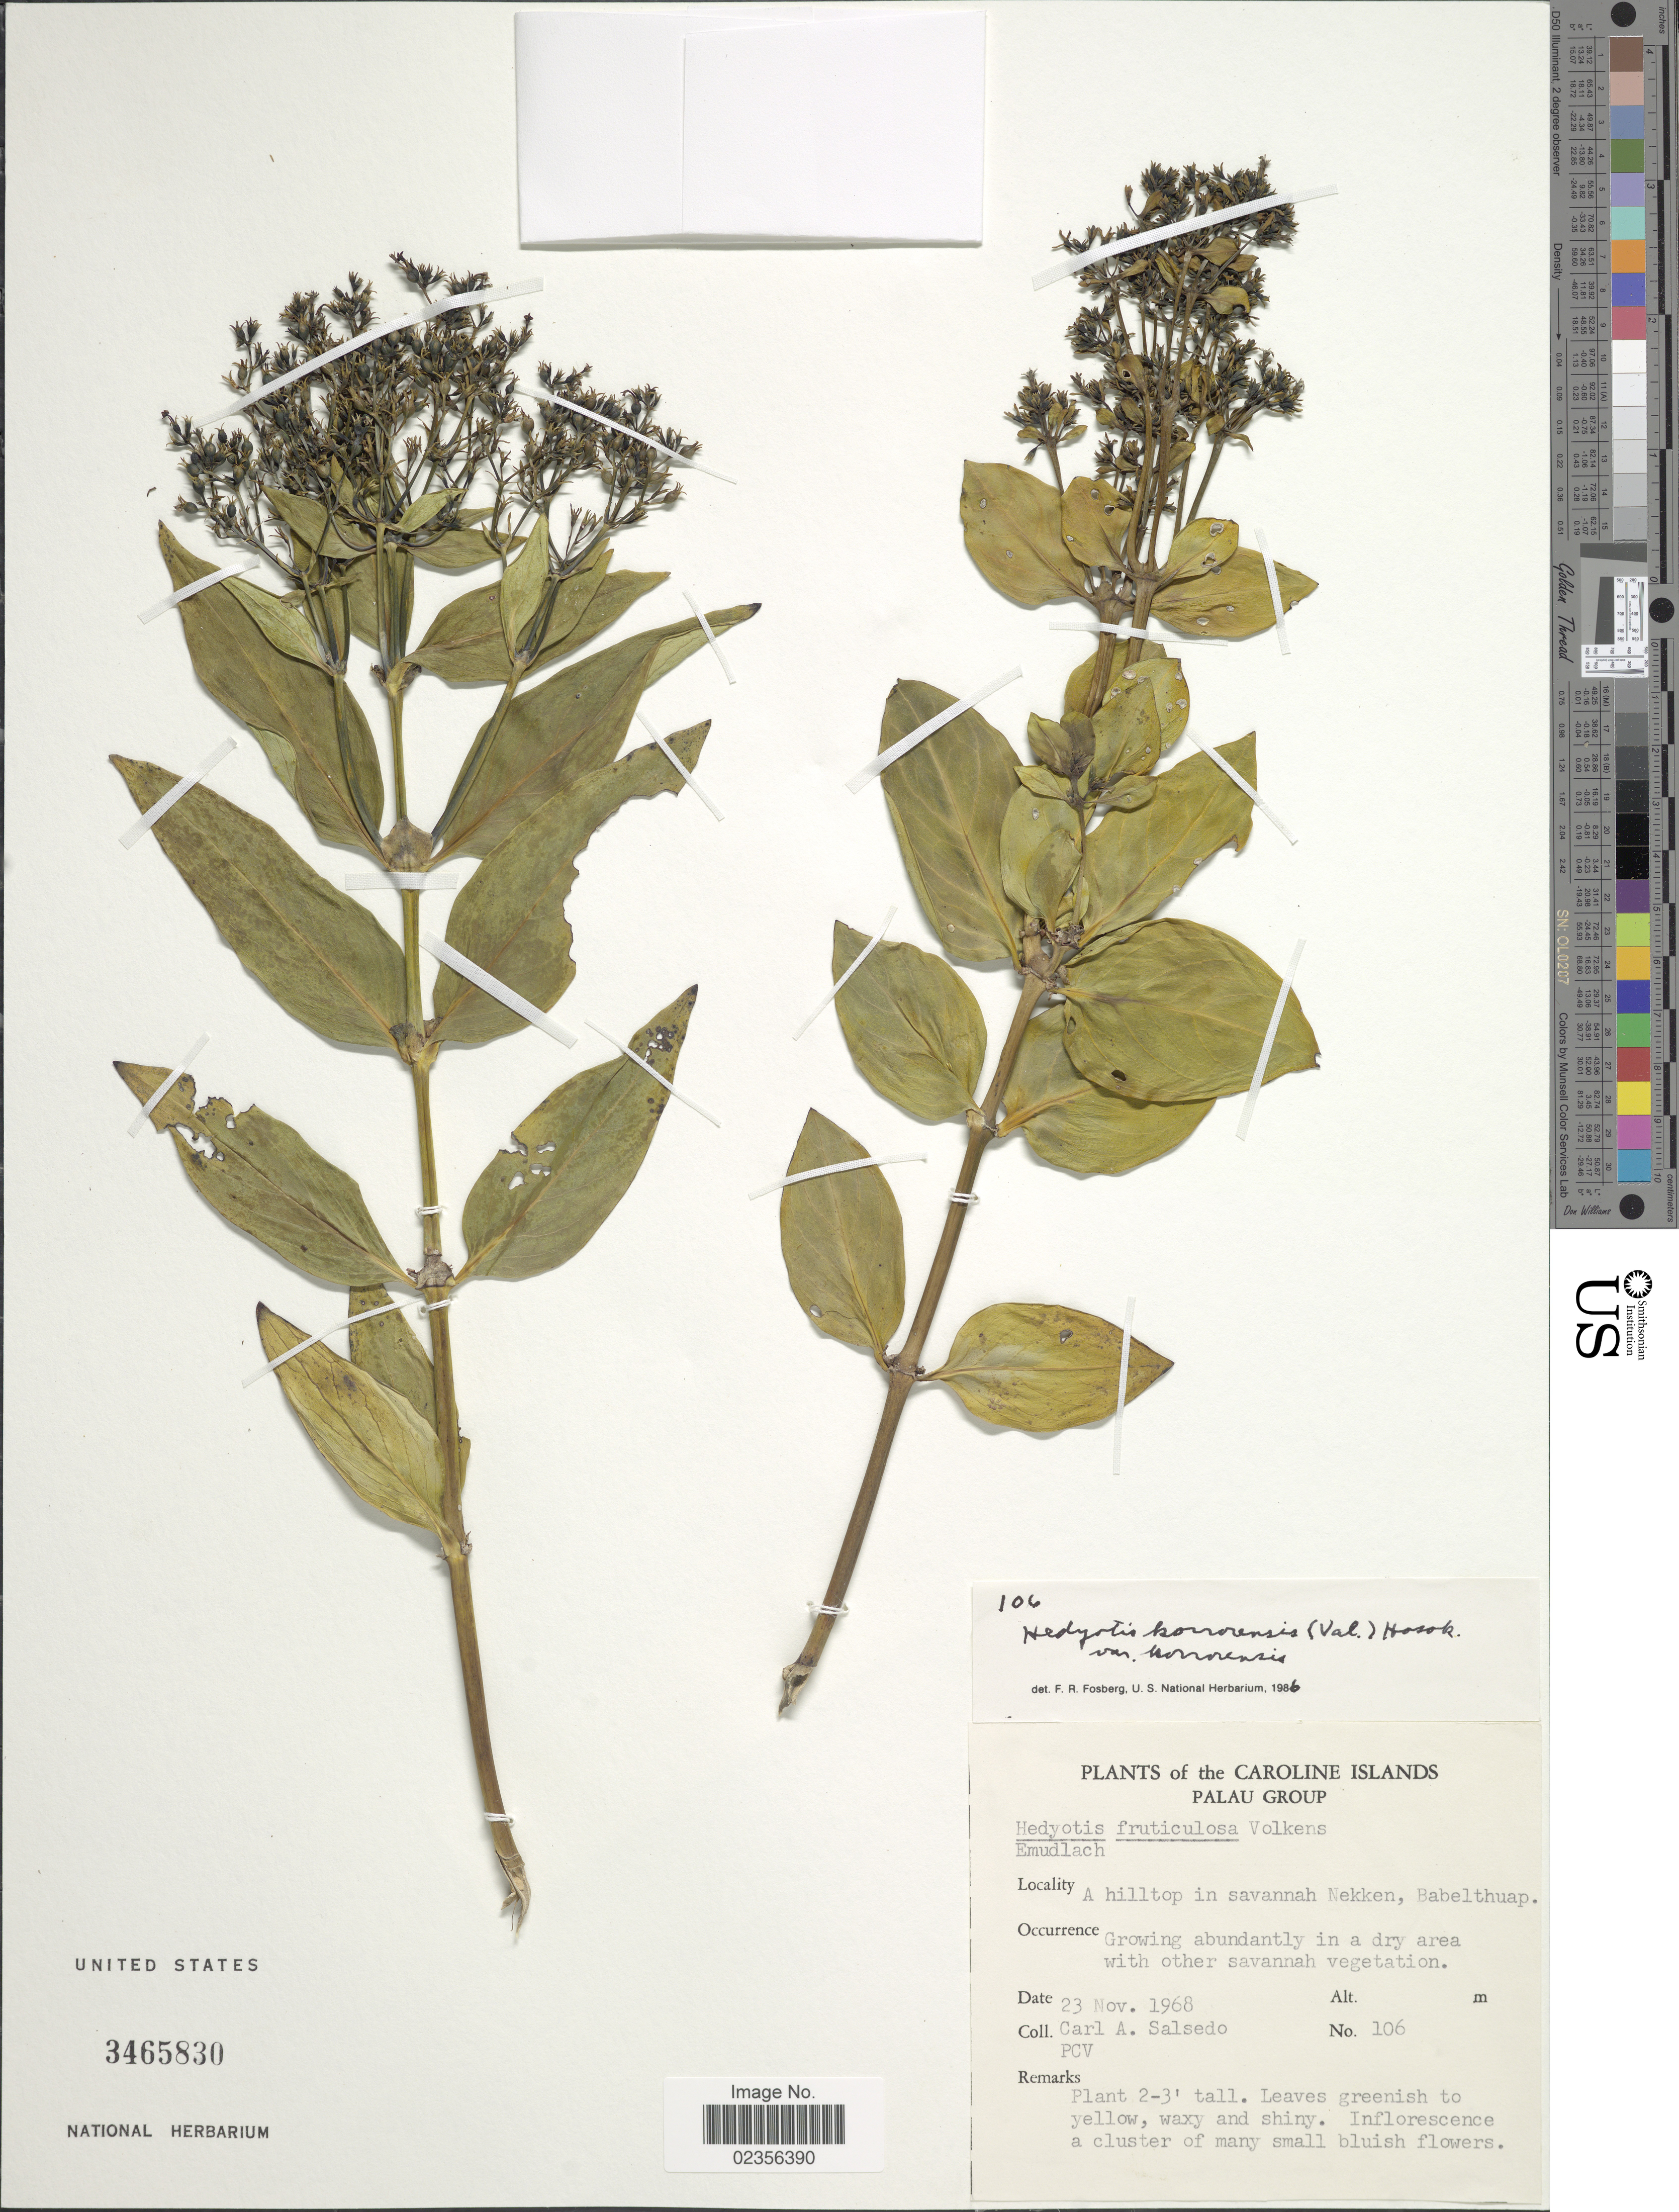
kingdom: Plantae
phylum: Tracheophyta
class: Magnoliopsida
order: Gentianales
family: Rubiaceae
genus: Hedyotis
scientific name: Hedyotis korrorensis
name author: Hosok.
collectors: C.A. Salsedo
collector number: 106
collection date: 1968-11-23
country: Palau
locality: The Caroline Islands, Palau Group, A hilltop in savannah Nekken, Babelthuap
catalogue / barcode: US 3465830